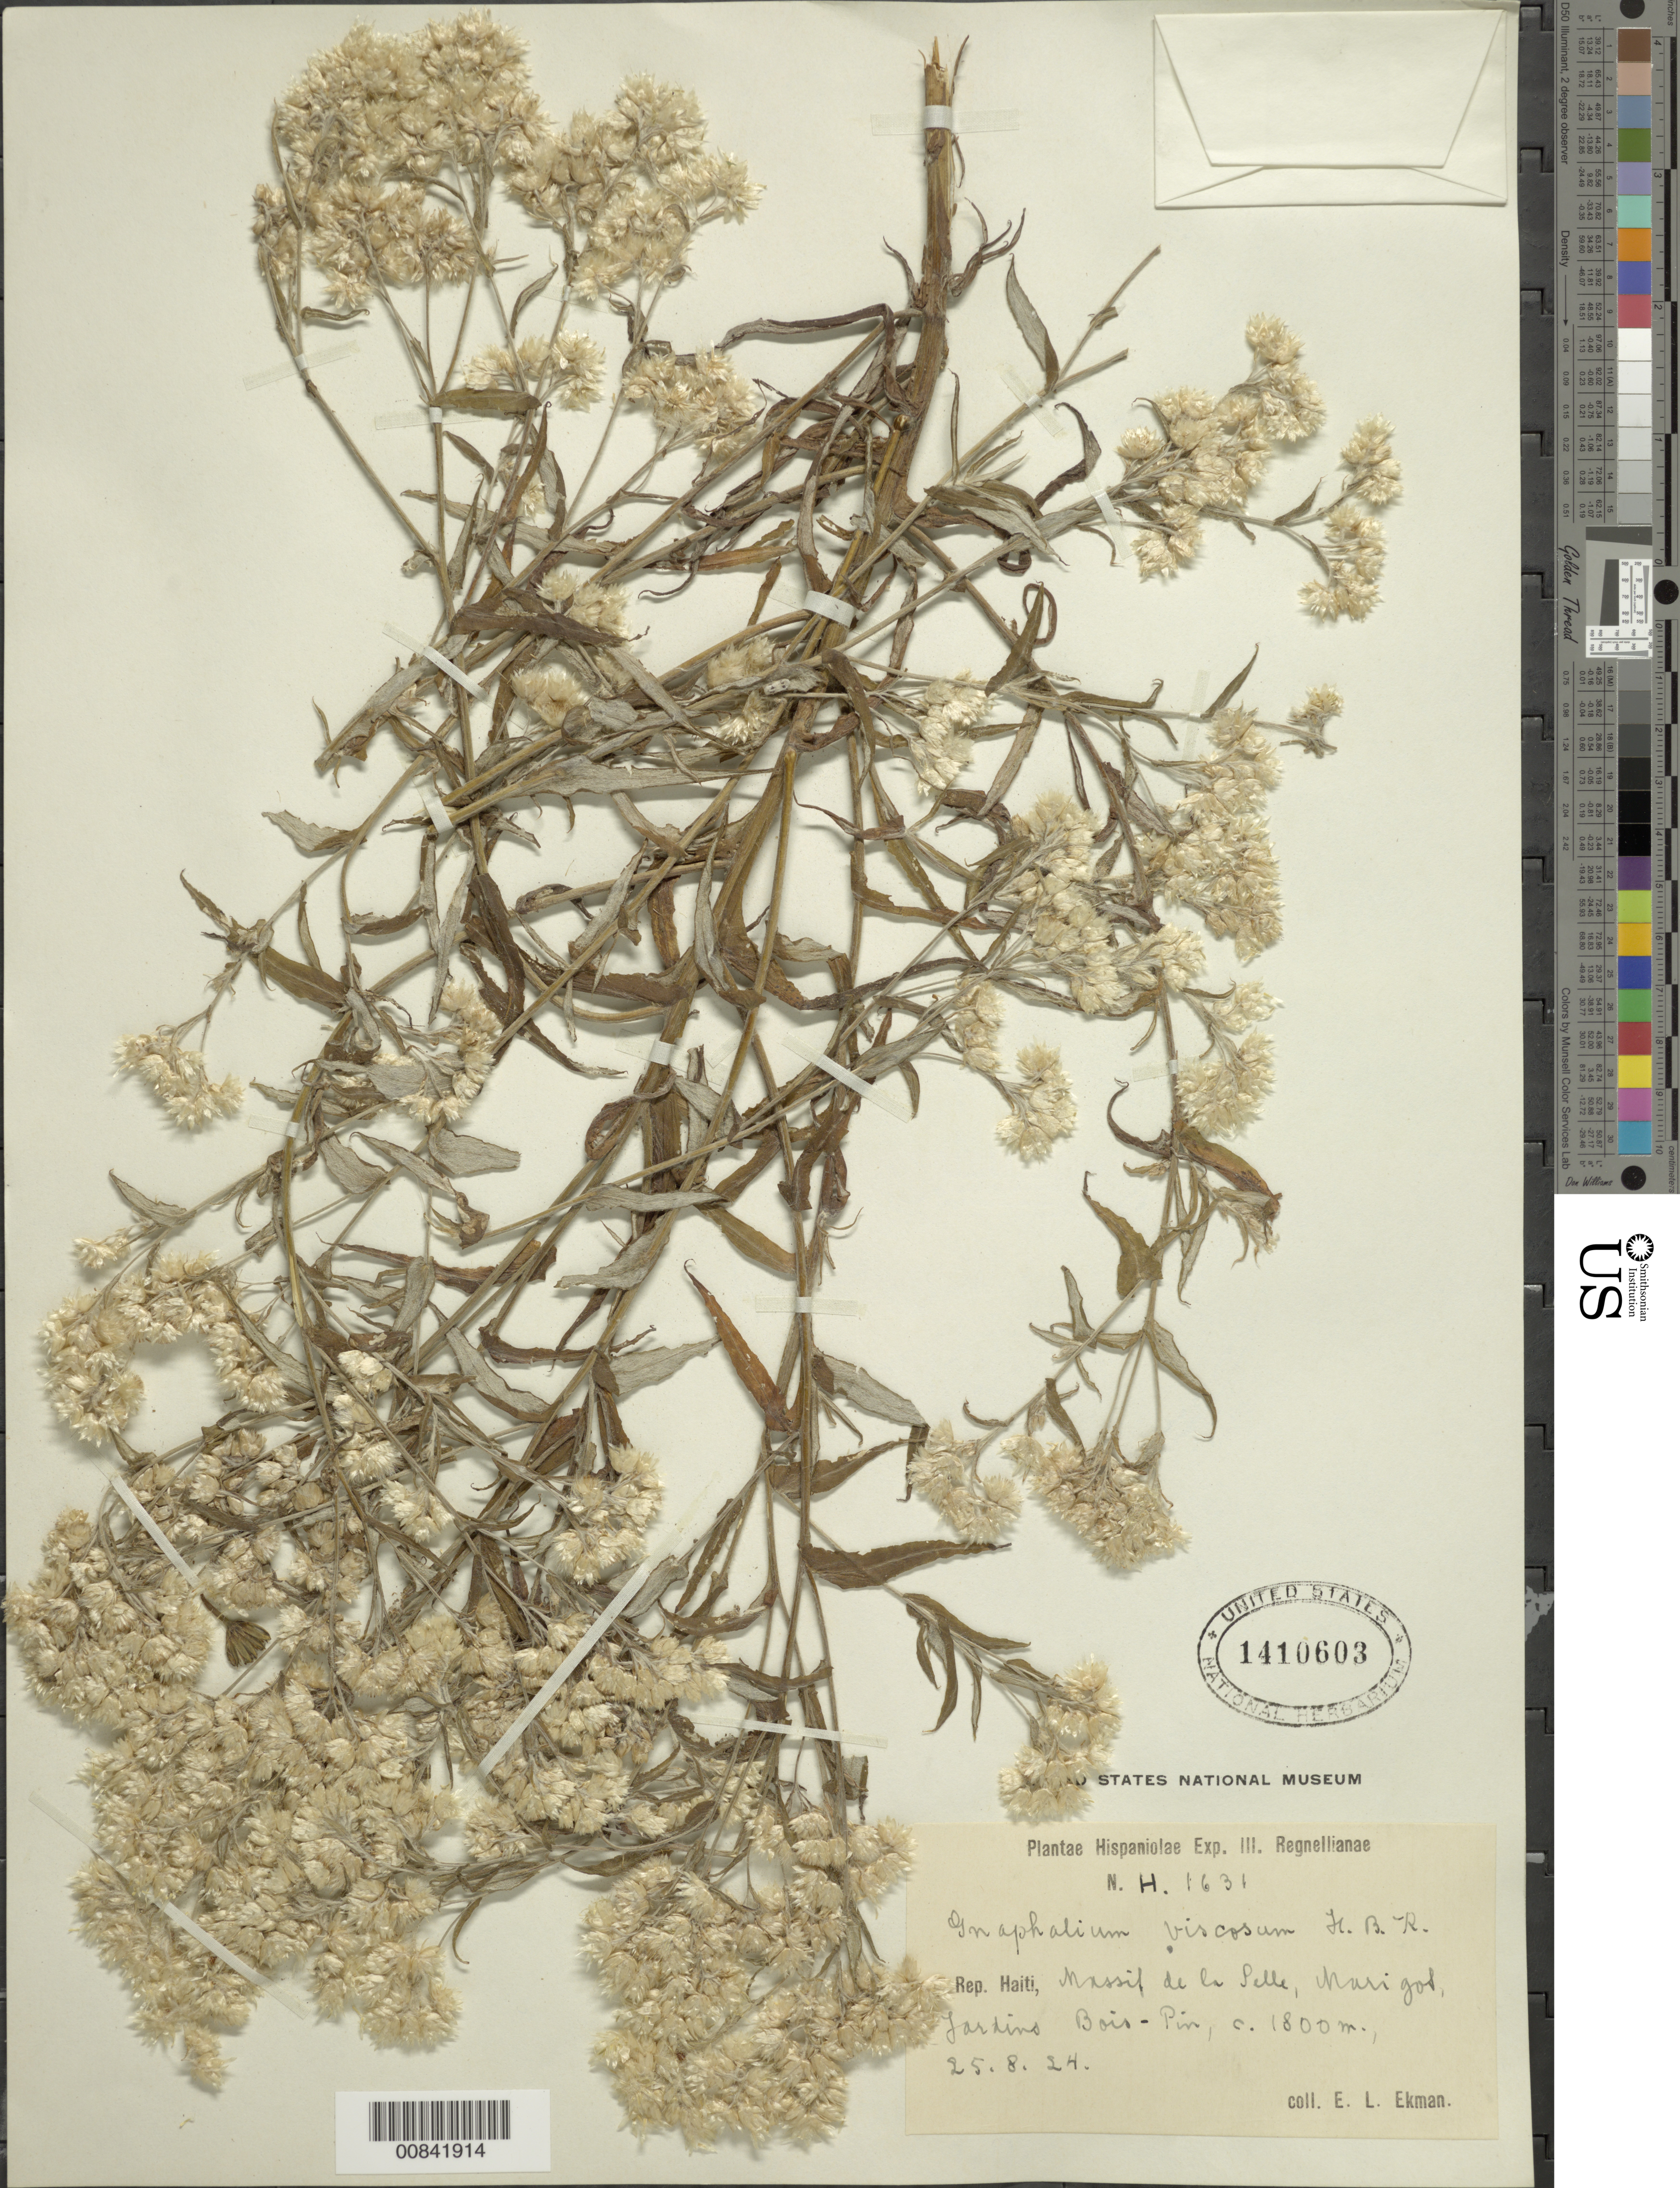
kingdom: Plantae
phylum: Tracheophyta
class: Magnoliopsida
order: Asterales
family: Asteraceae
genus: Pseudognaphalium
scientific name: Pseudognaphalium scythiphyllum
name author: G.L. Nesom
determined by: Nesom, Guy L.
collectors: E. L. Ekman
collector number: H 1631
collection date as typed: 25 Aug 1924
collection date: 1924-08-25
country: Haiti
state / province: Sud-Est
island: Hispaniola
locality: Massif de la Selle, Marigot, Jardins Bois-Pin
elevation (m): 1800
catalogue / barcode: US 1410603